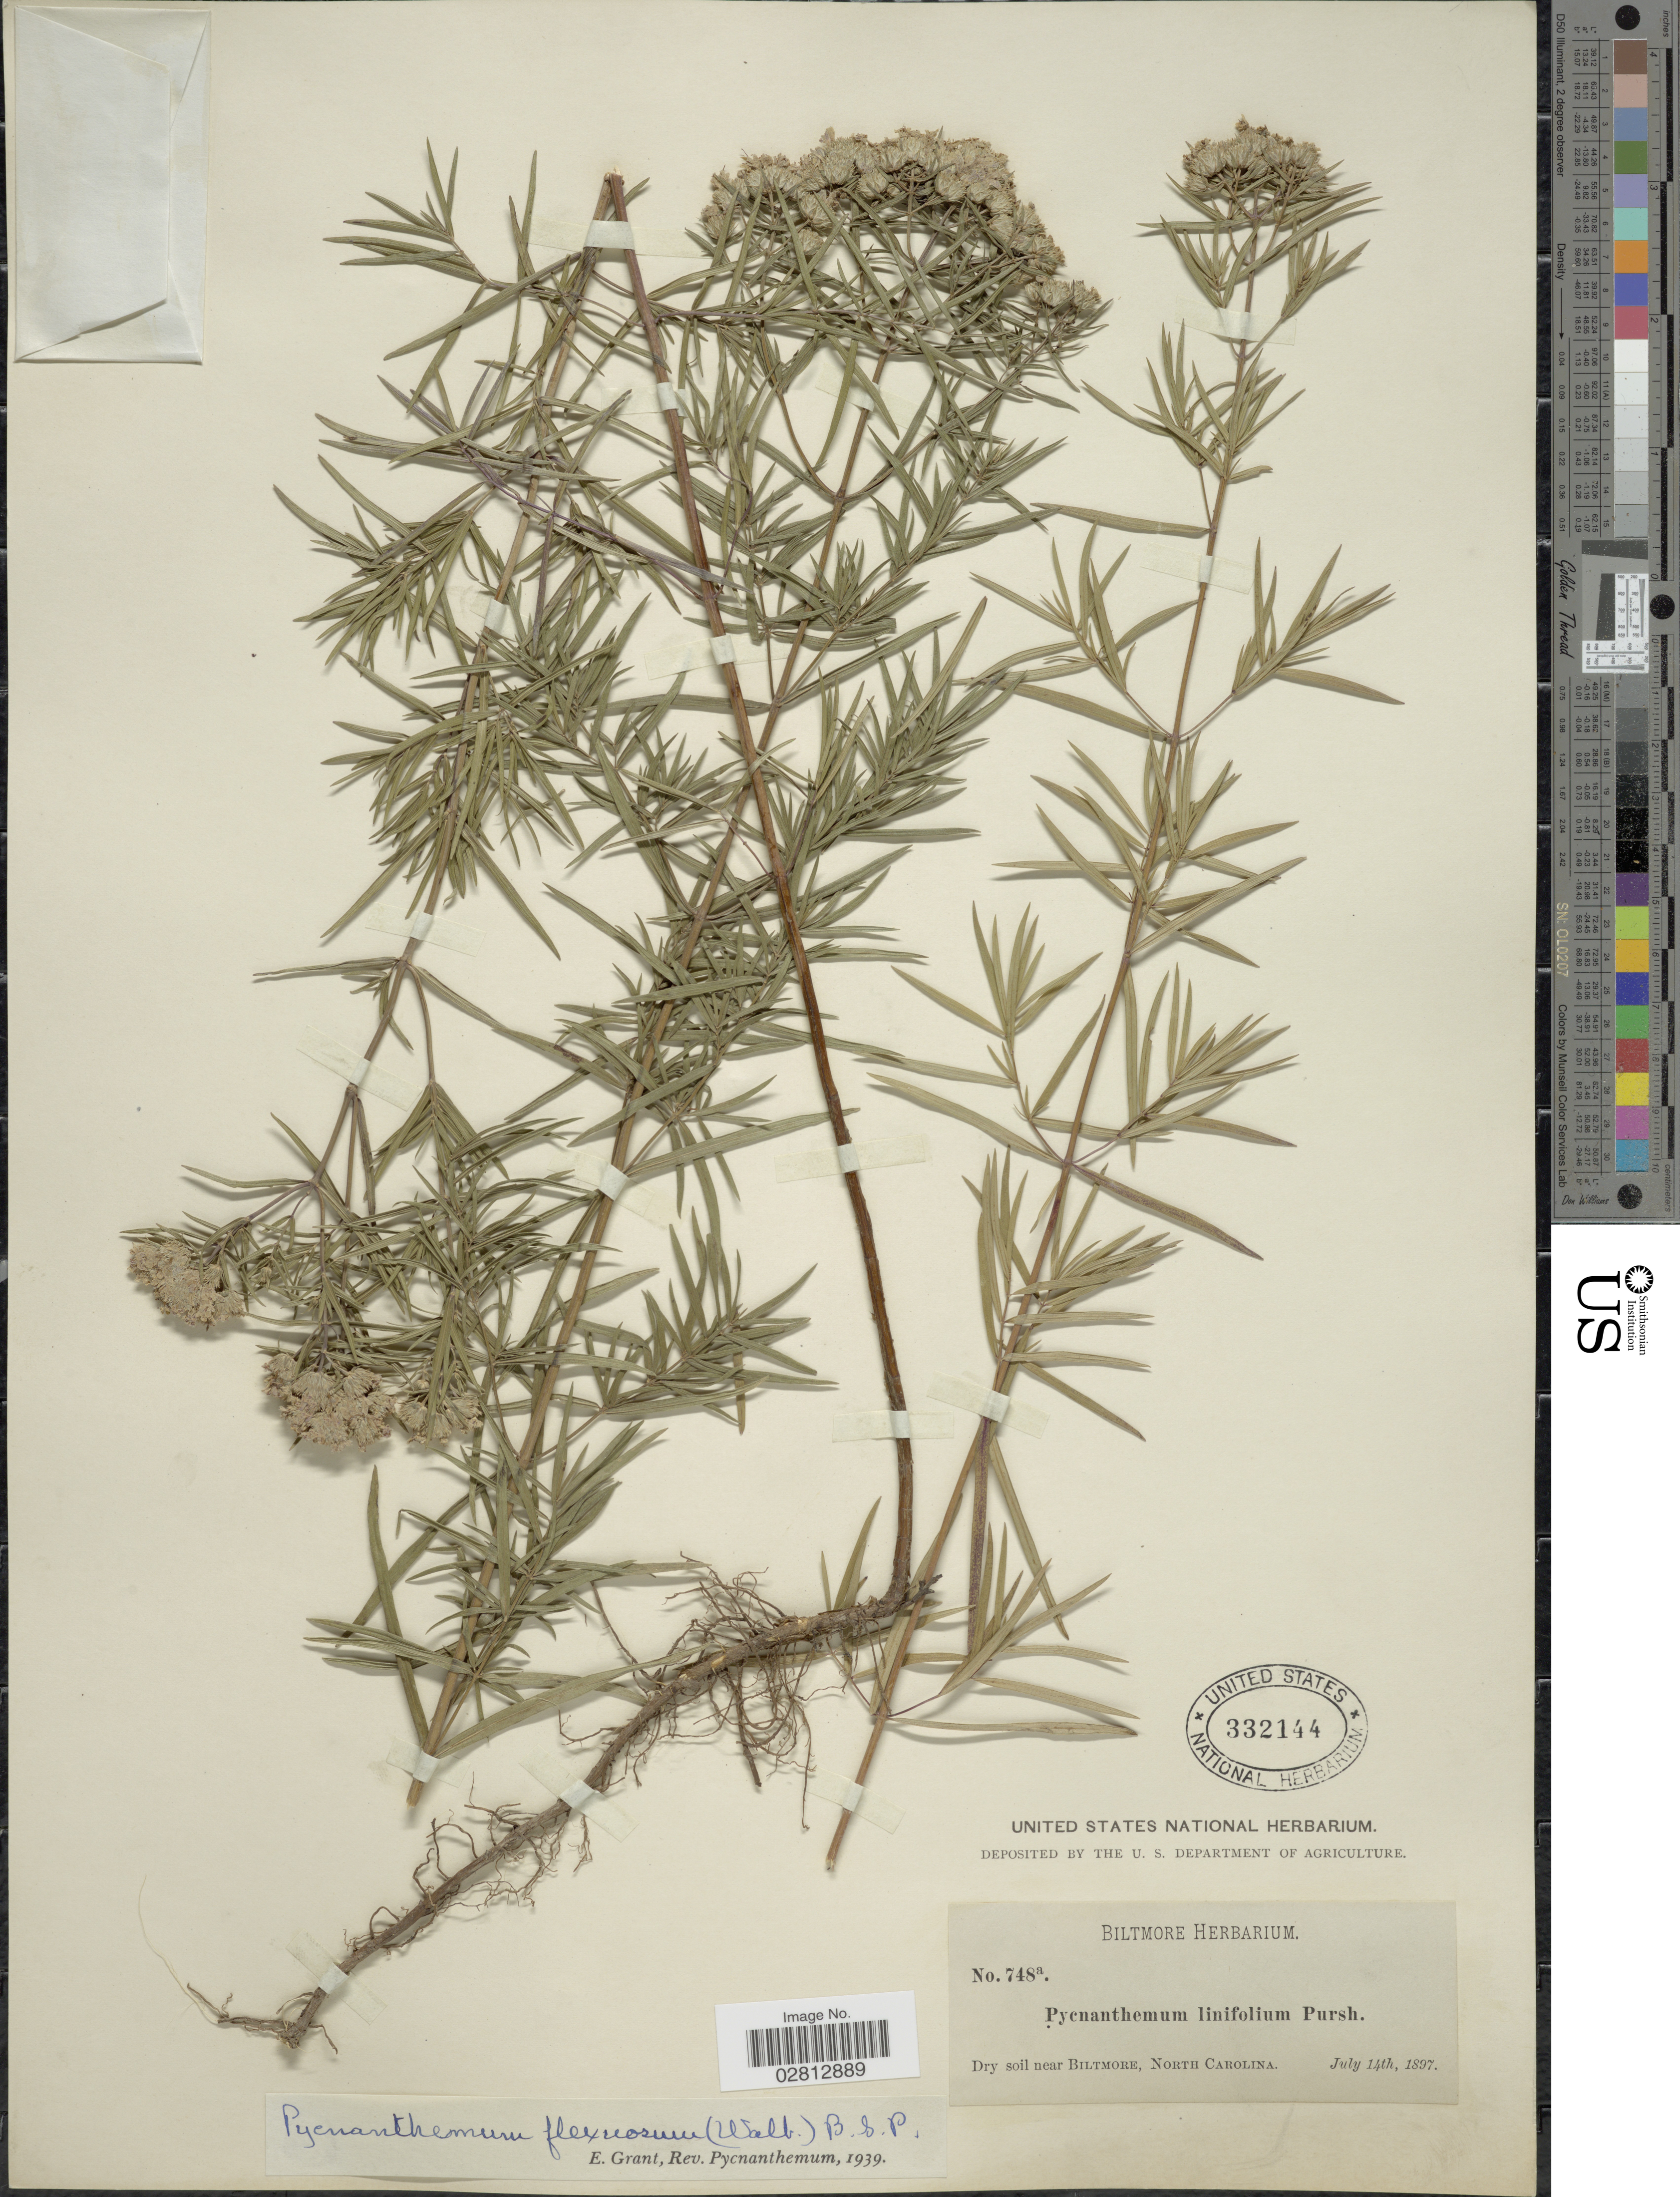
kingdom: Plantae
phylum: Tracheophyta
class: Magnoliopsida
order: Lamiales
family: Lamiaceae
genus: Pycnanthemum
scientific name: Pycnanthemum tenuifolium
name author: Schrad.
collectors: ex herb. Biltmore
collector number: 748a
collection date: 1897-07-14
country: United States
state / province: North Carolina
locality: Near Biltmore.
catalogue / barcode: US 332144